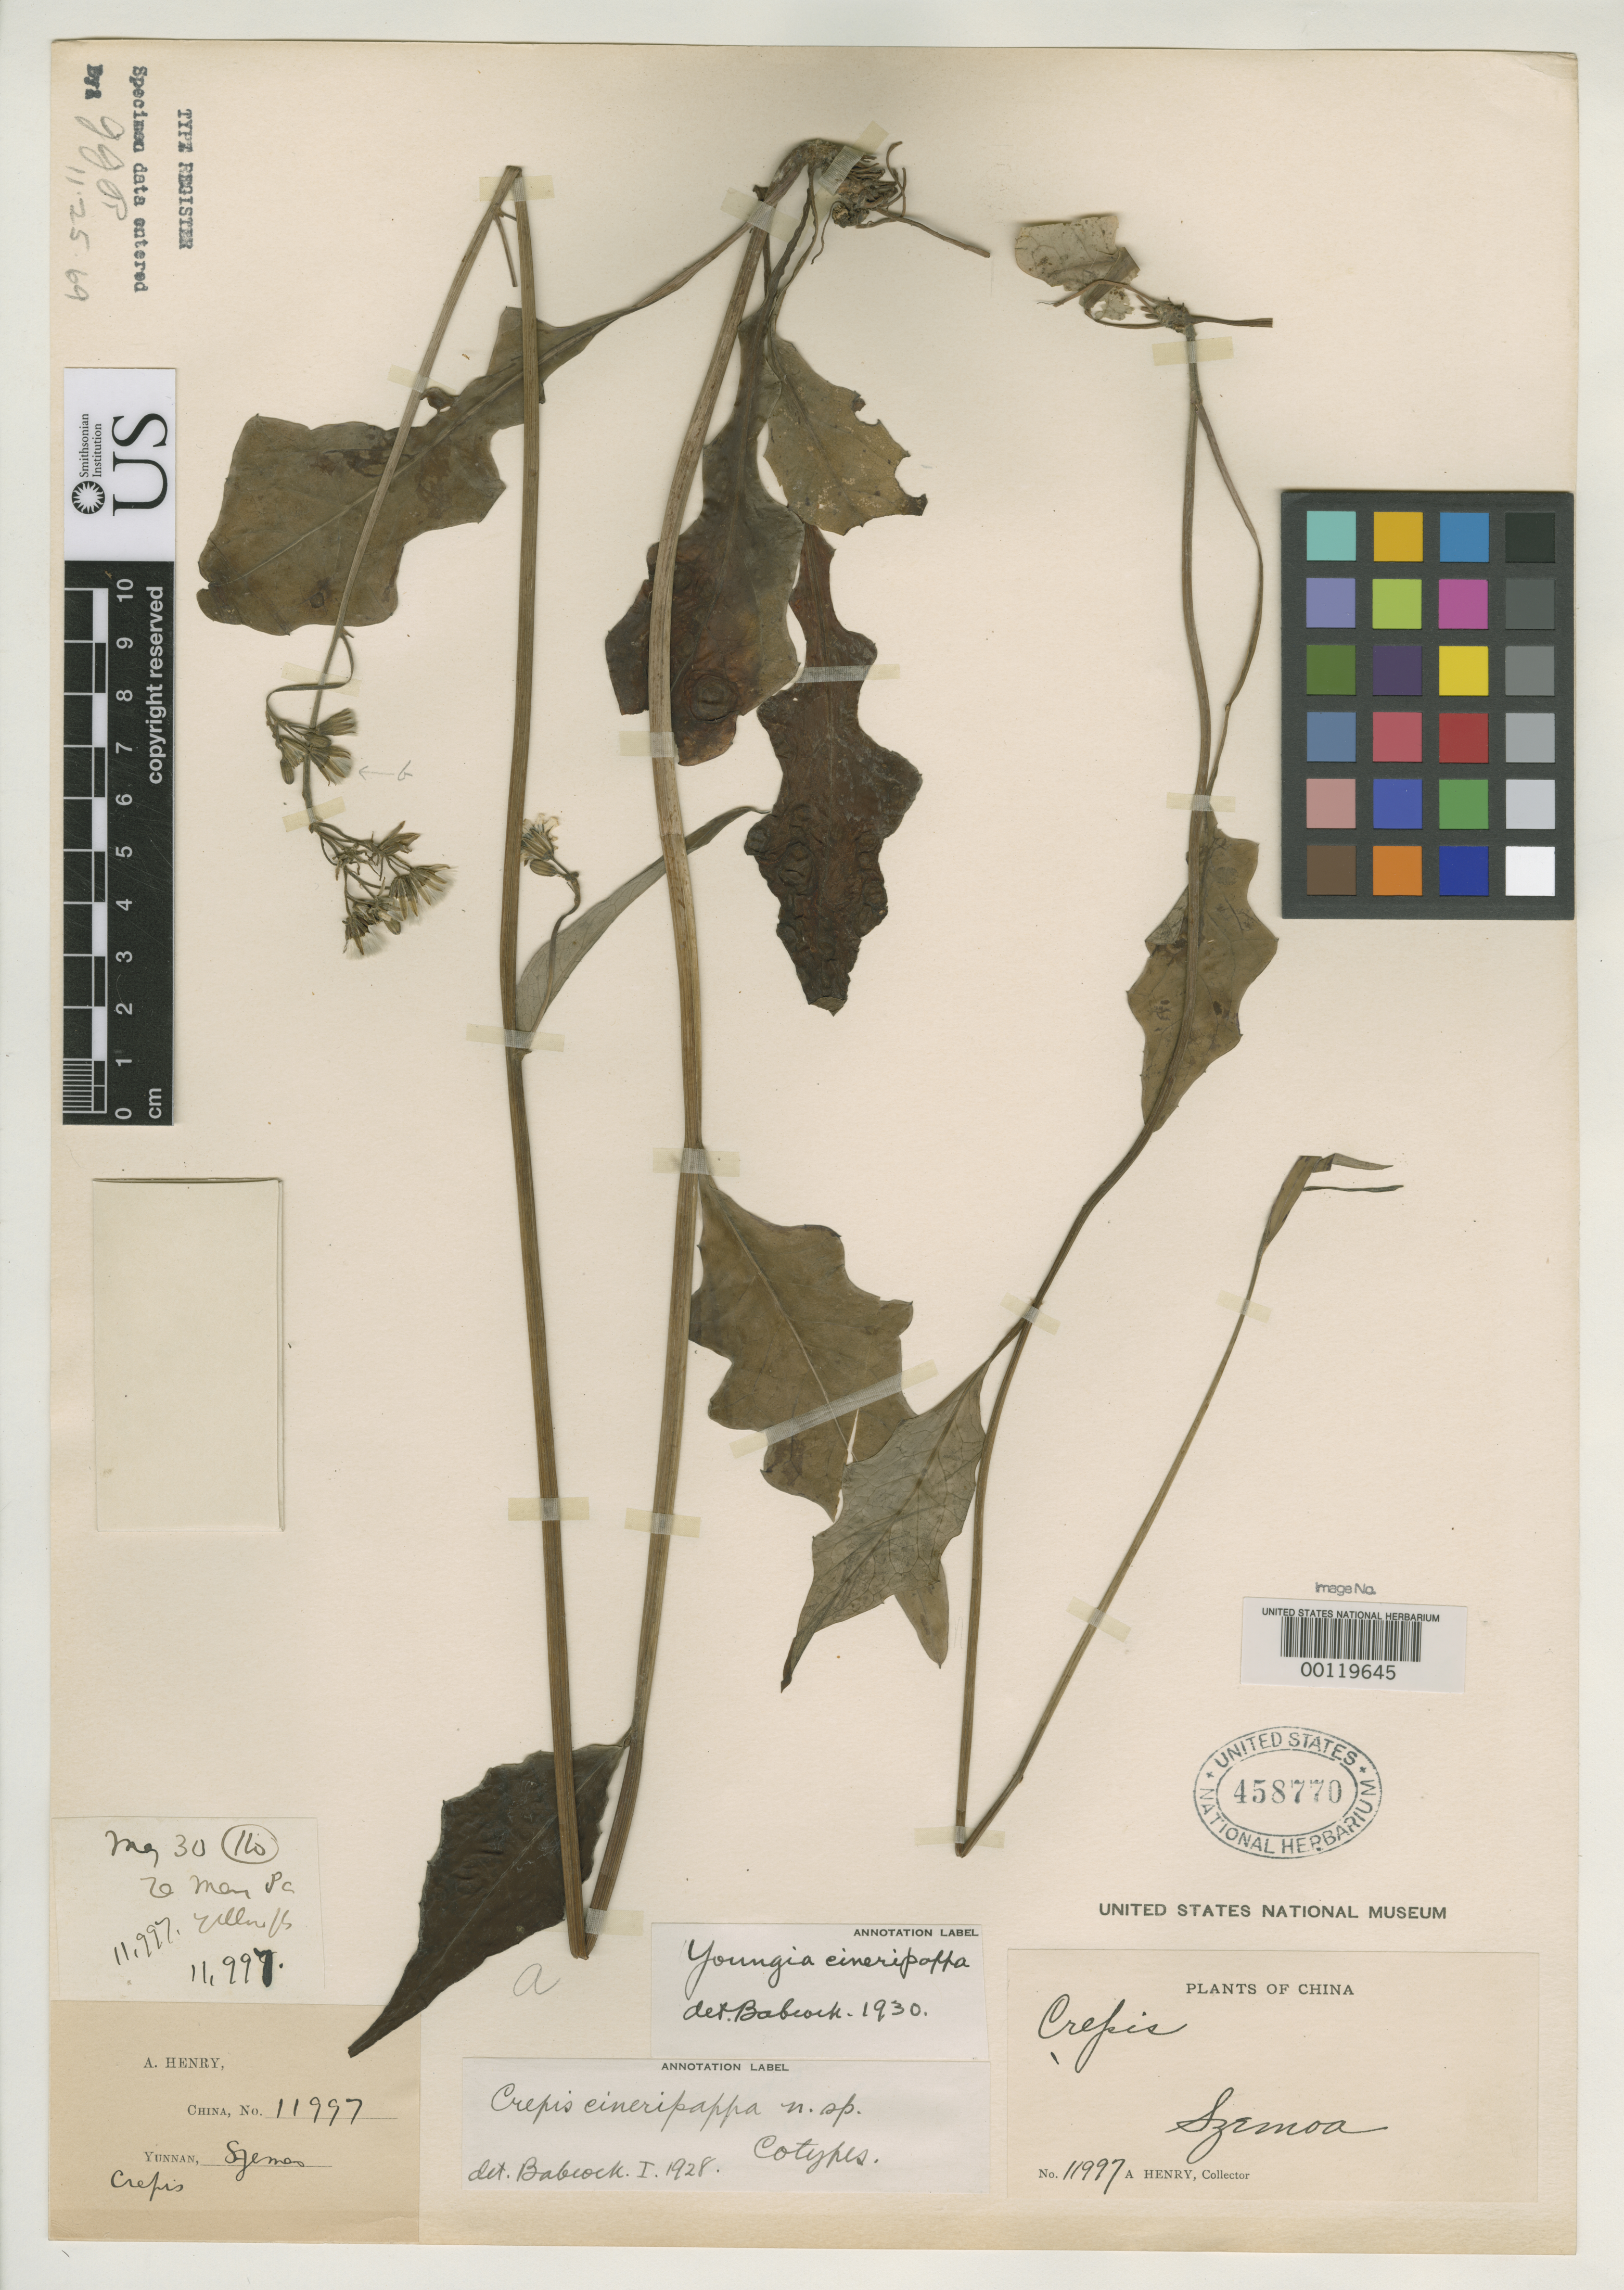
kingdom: Plantae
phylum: Tracheophyta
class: Magnoliopsida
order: Asterales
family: Asteraceae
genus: Crepis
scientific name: Crepis cineripappa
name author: Babc.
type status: Isotype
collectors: A. Henry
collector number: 11997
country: China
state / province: Yunnan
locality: Szemao.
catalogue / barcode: US 458770